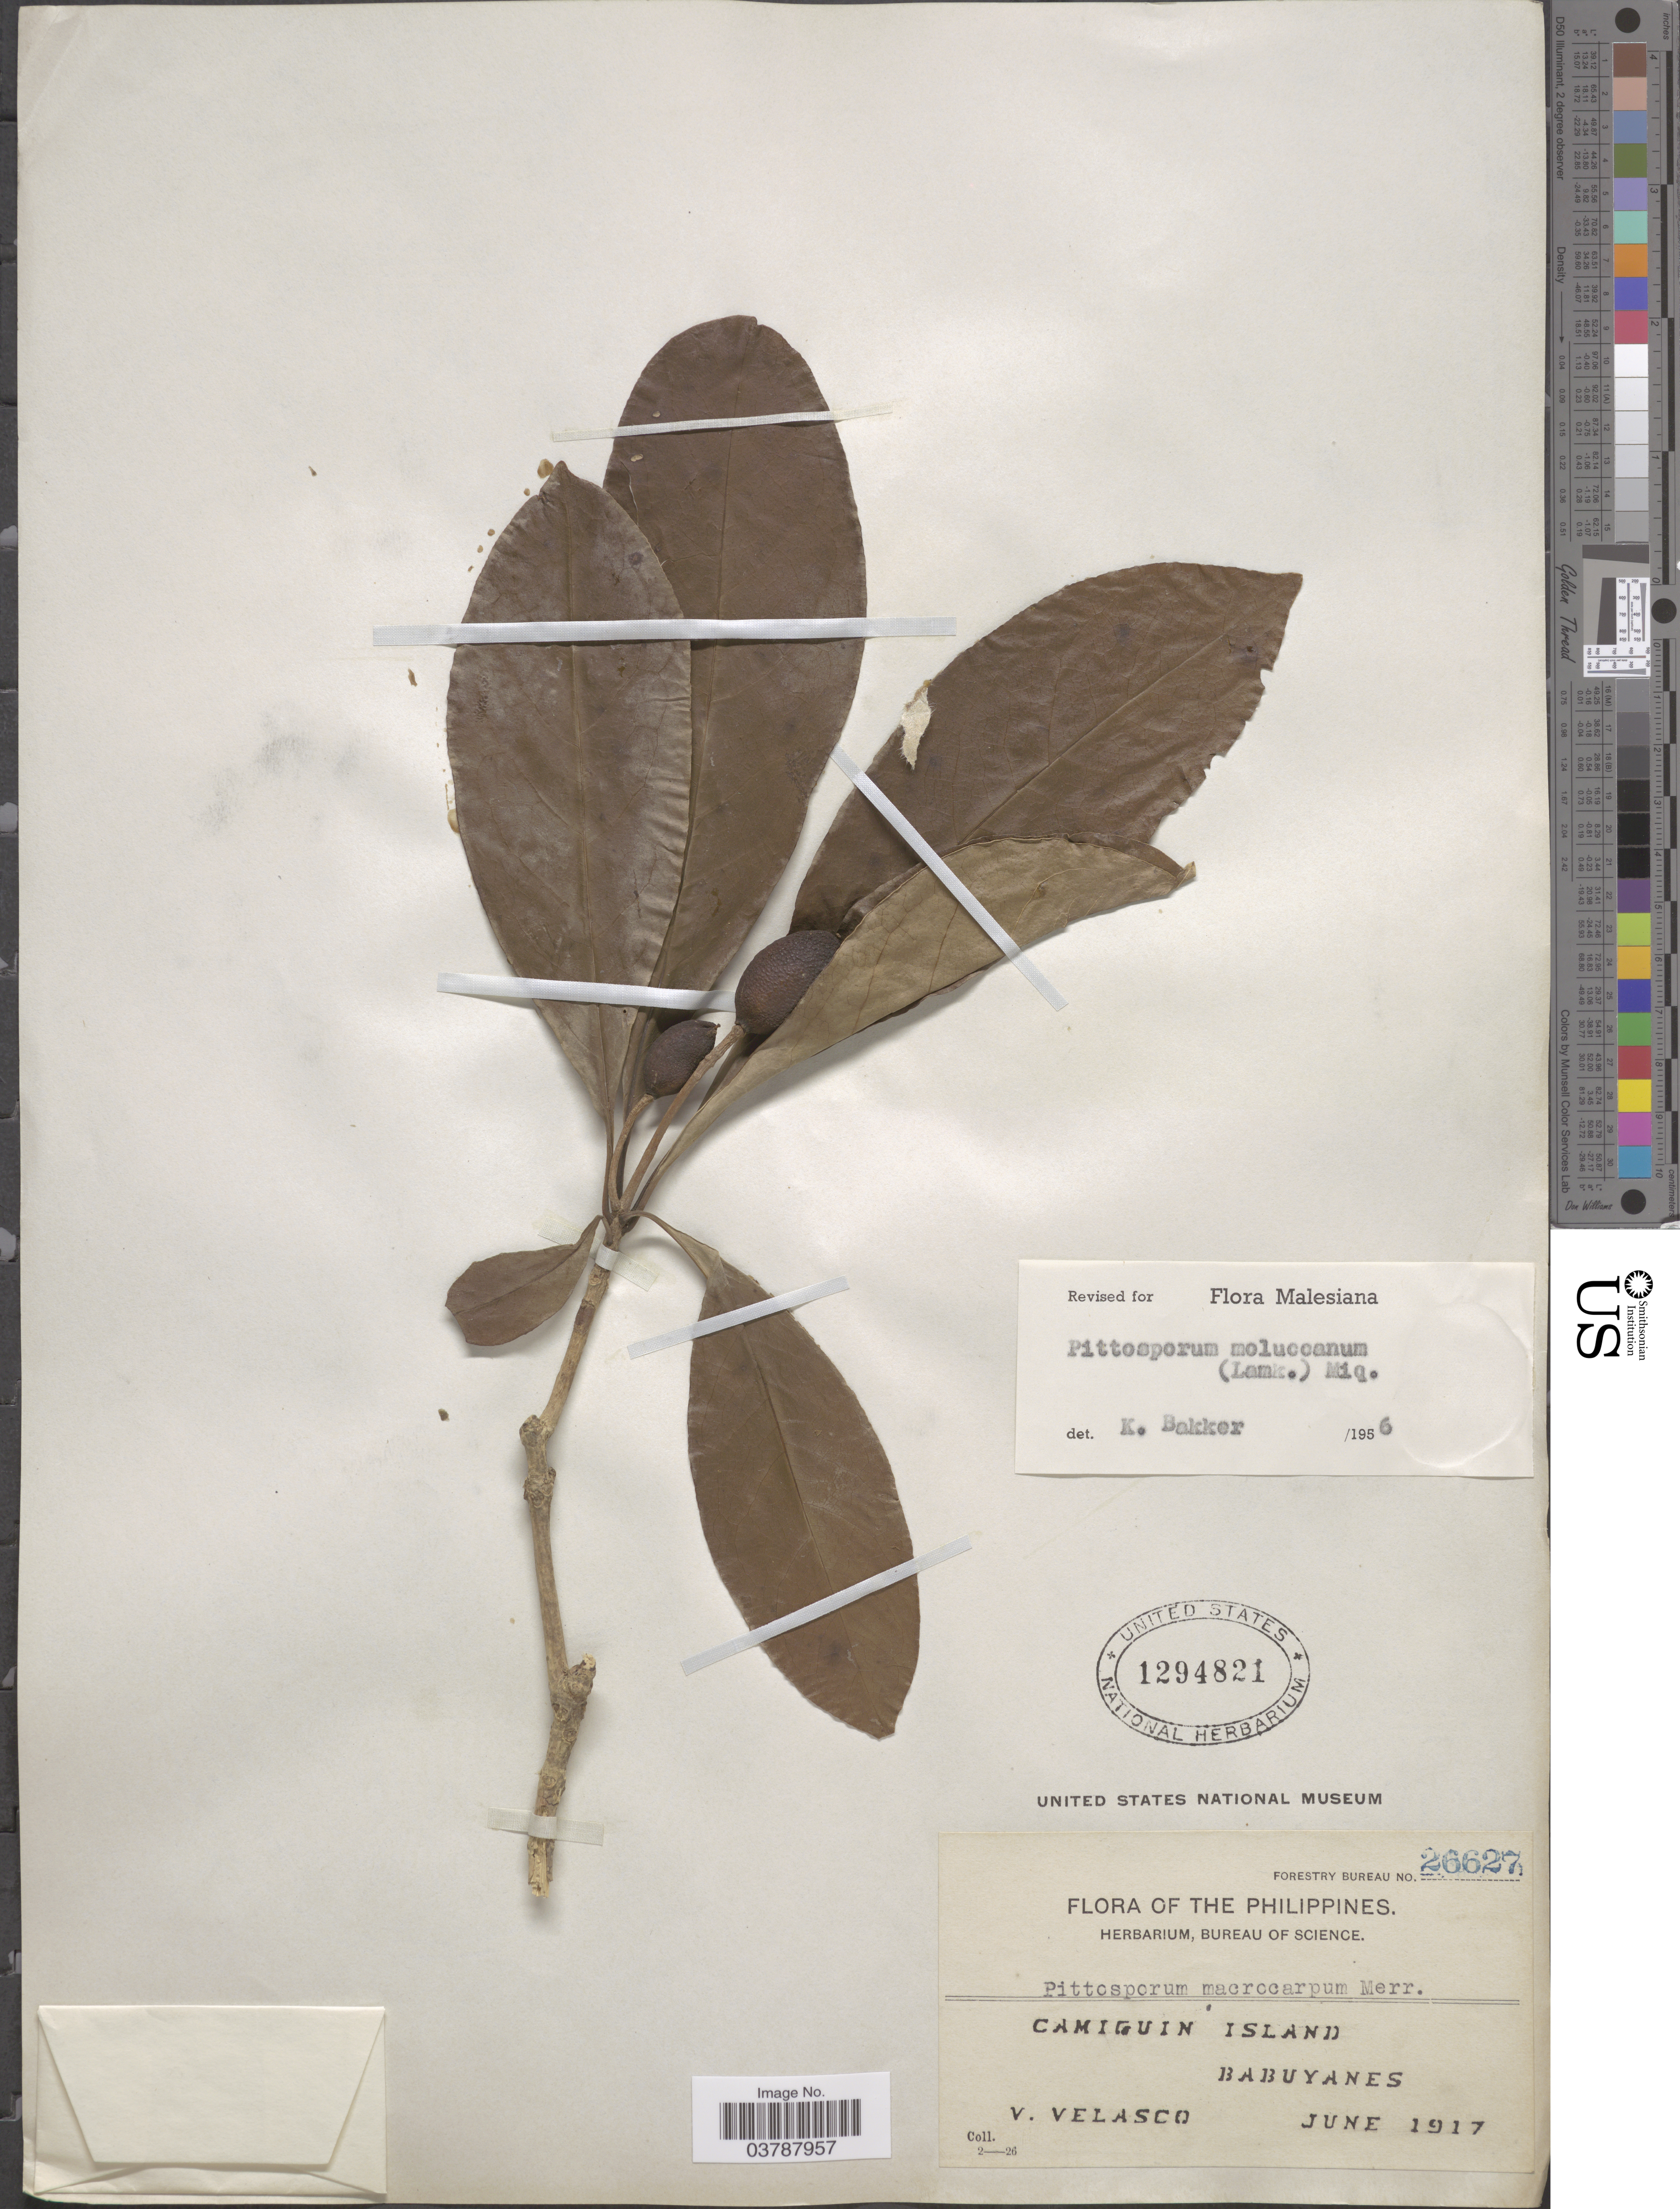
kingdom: Plantae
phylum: Tracheophyta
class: Magnoliopsida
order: Apiales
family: Pittosporaceae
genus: Pittosporum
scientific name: Pittosporum moluccanum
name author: (Lam.) Miq.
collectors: V. Velasco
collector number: Forestry Bureau 26627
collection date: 1917-06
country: Philippines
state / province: Northern Mindanao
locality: Camiguin Island, Babuyanes.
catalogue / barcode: US 1294821